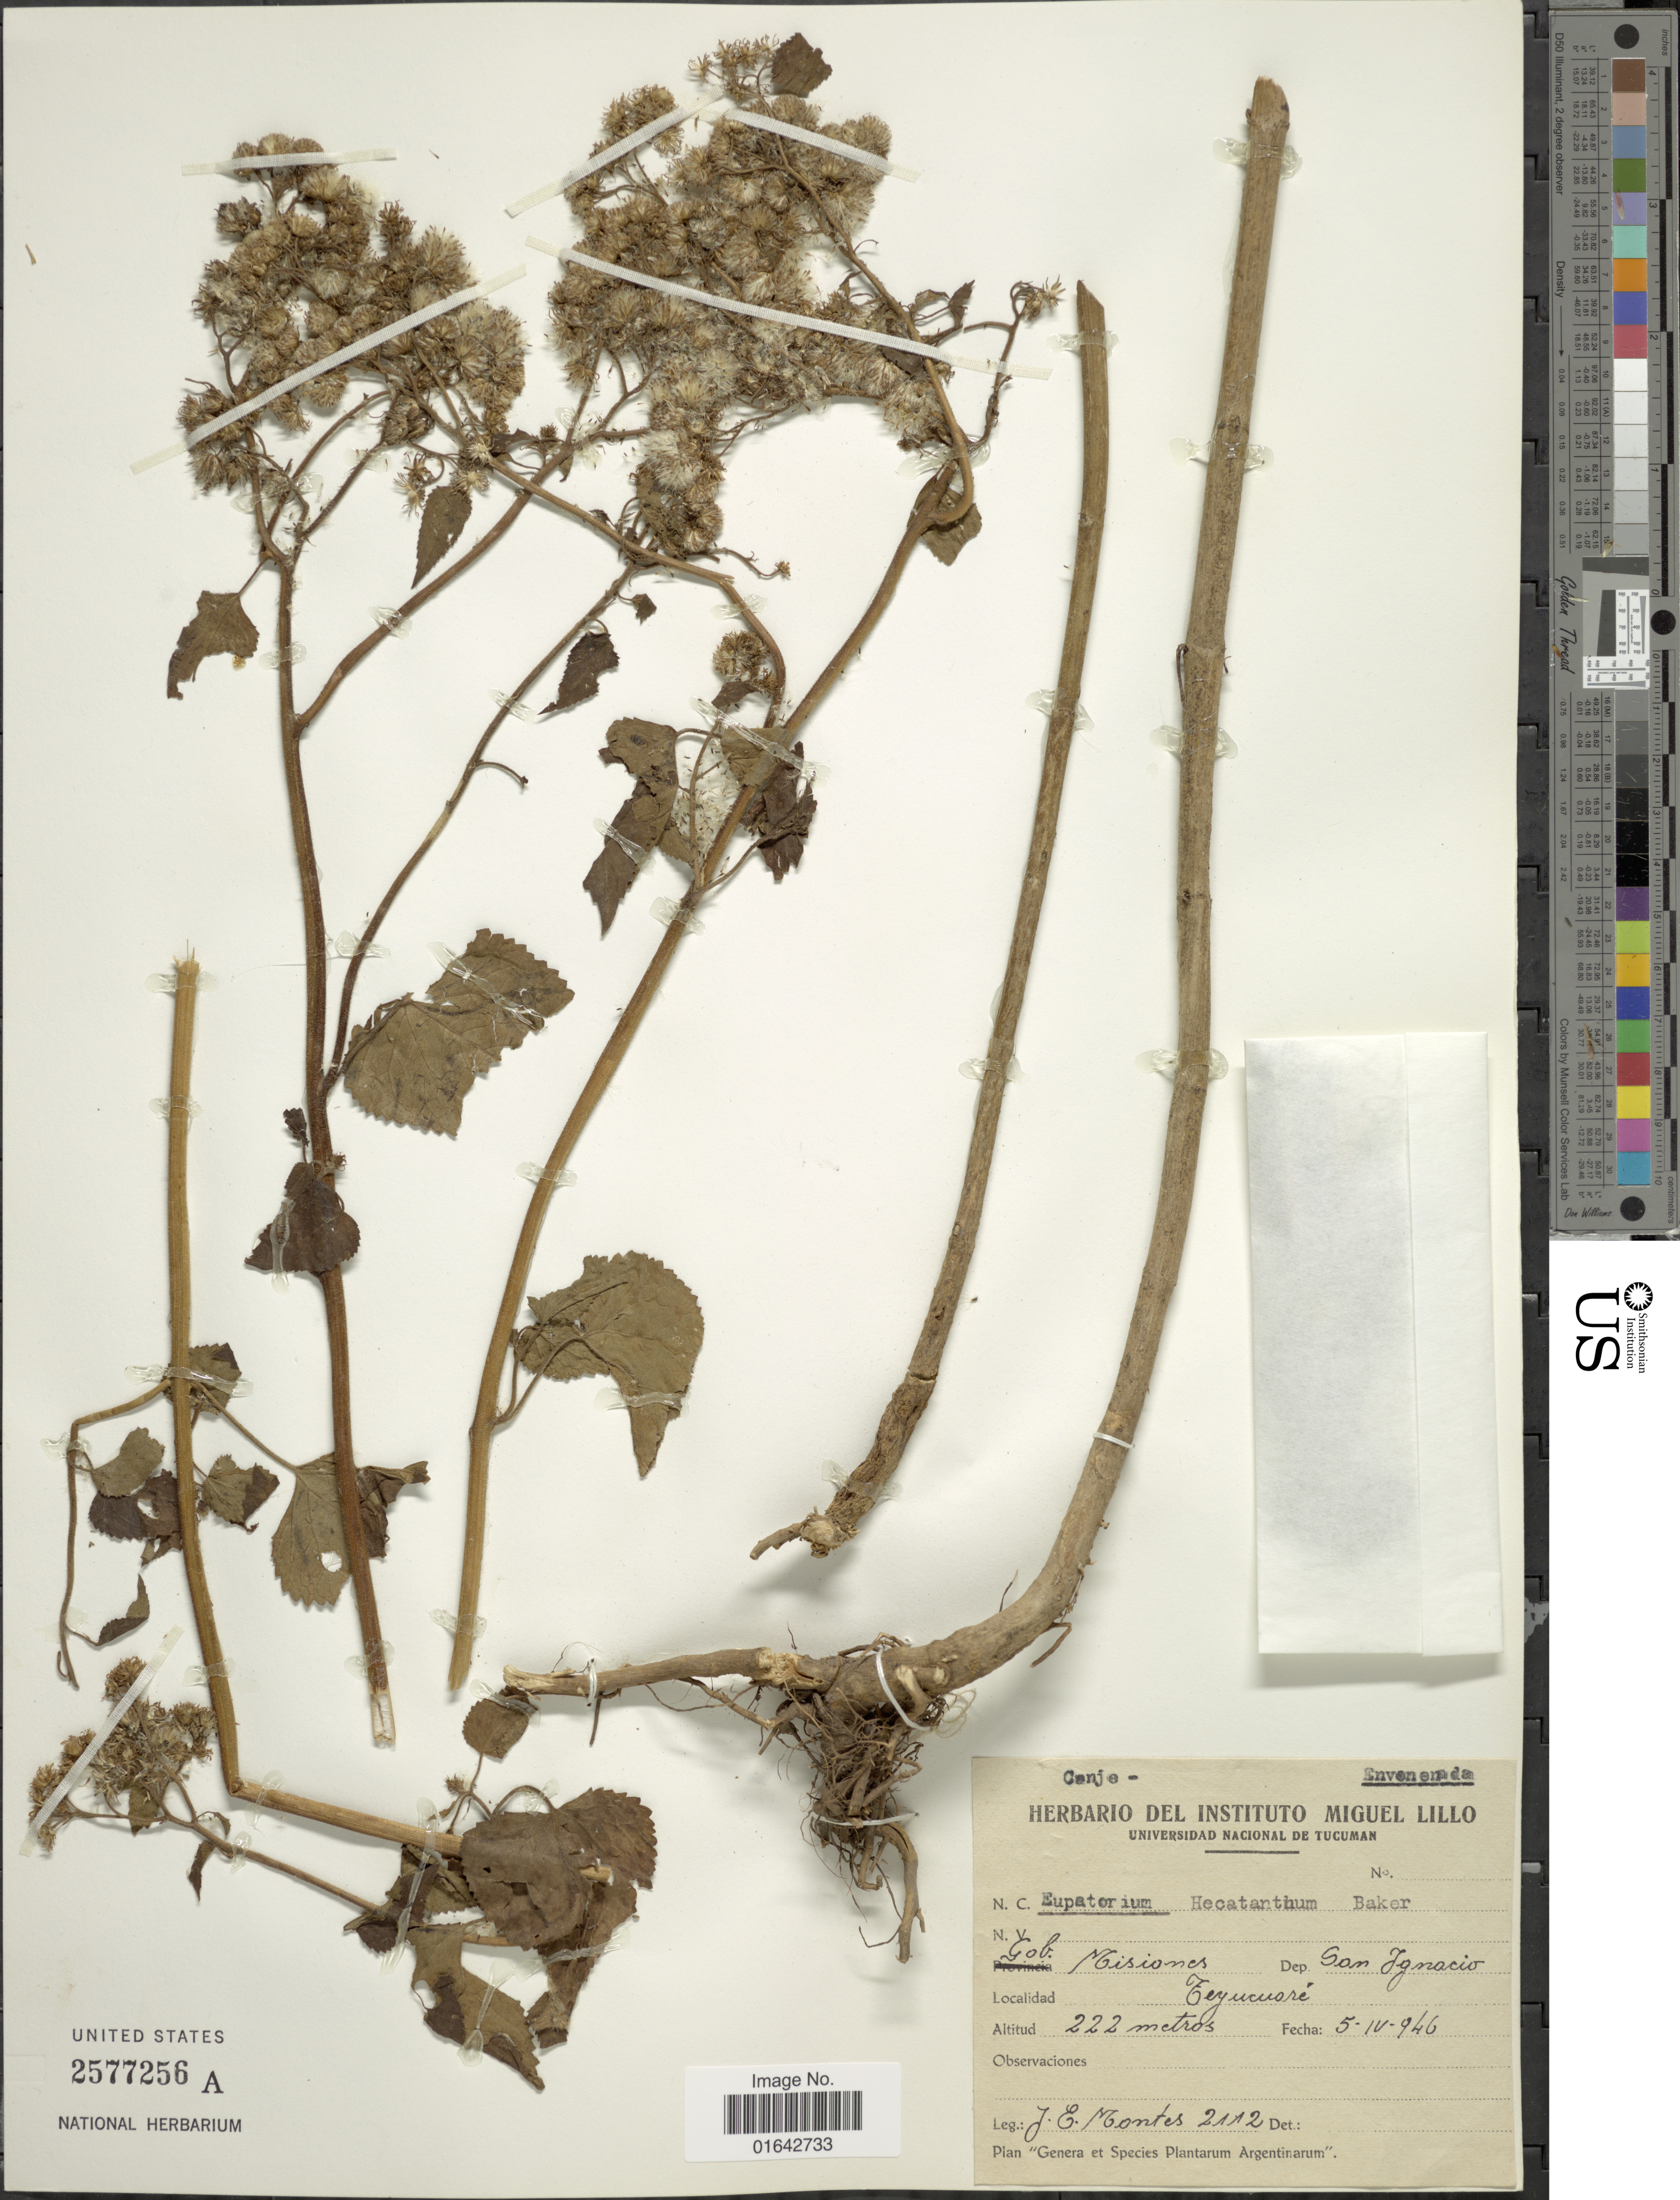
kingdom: Plantae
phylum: Tracheophyta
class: Magnoliopsida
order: Asterales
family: Asteraceae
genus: Urolepis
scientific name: Urolepis hecatantha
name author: (DC.) R.M. King & H. Rob.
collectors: J. E. Montes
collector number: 2112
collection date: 1946-04-05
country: Argentina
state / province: Misiones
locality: Gob. Misiones, Dep. San Ignacio, Teyu Cuare [interpreted]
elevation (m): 222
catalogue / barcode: US 2577256A